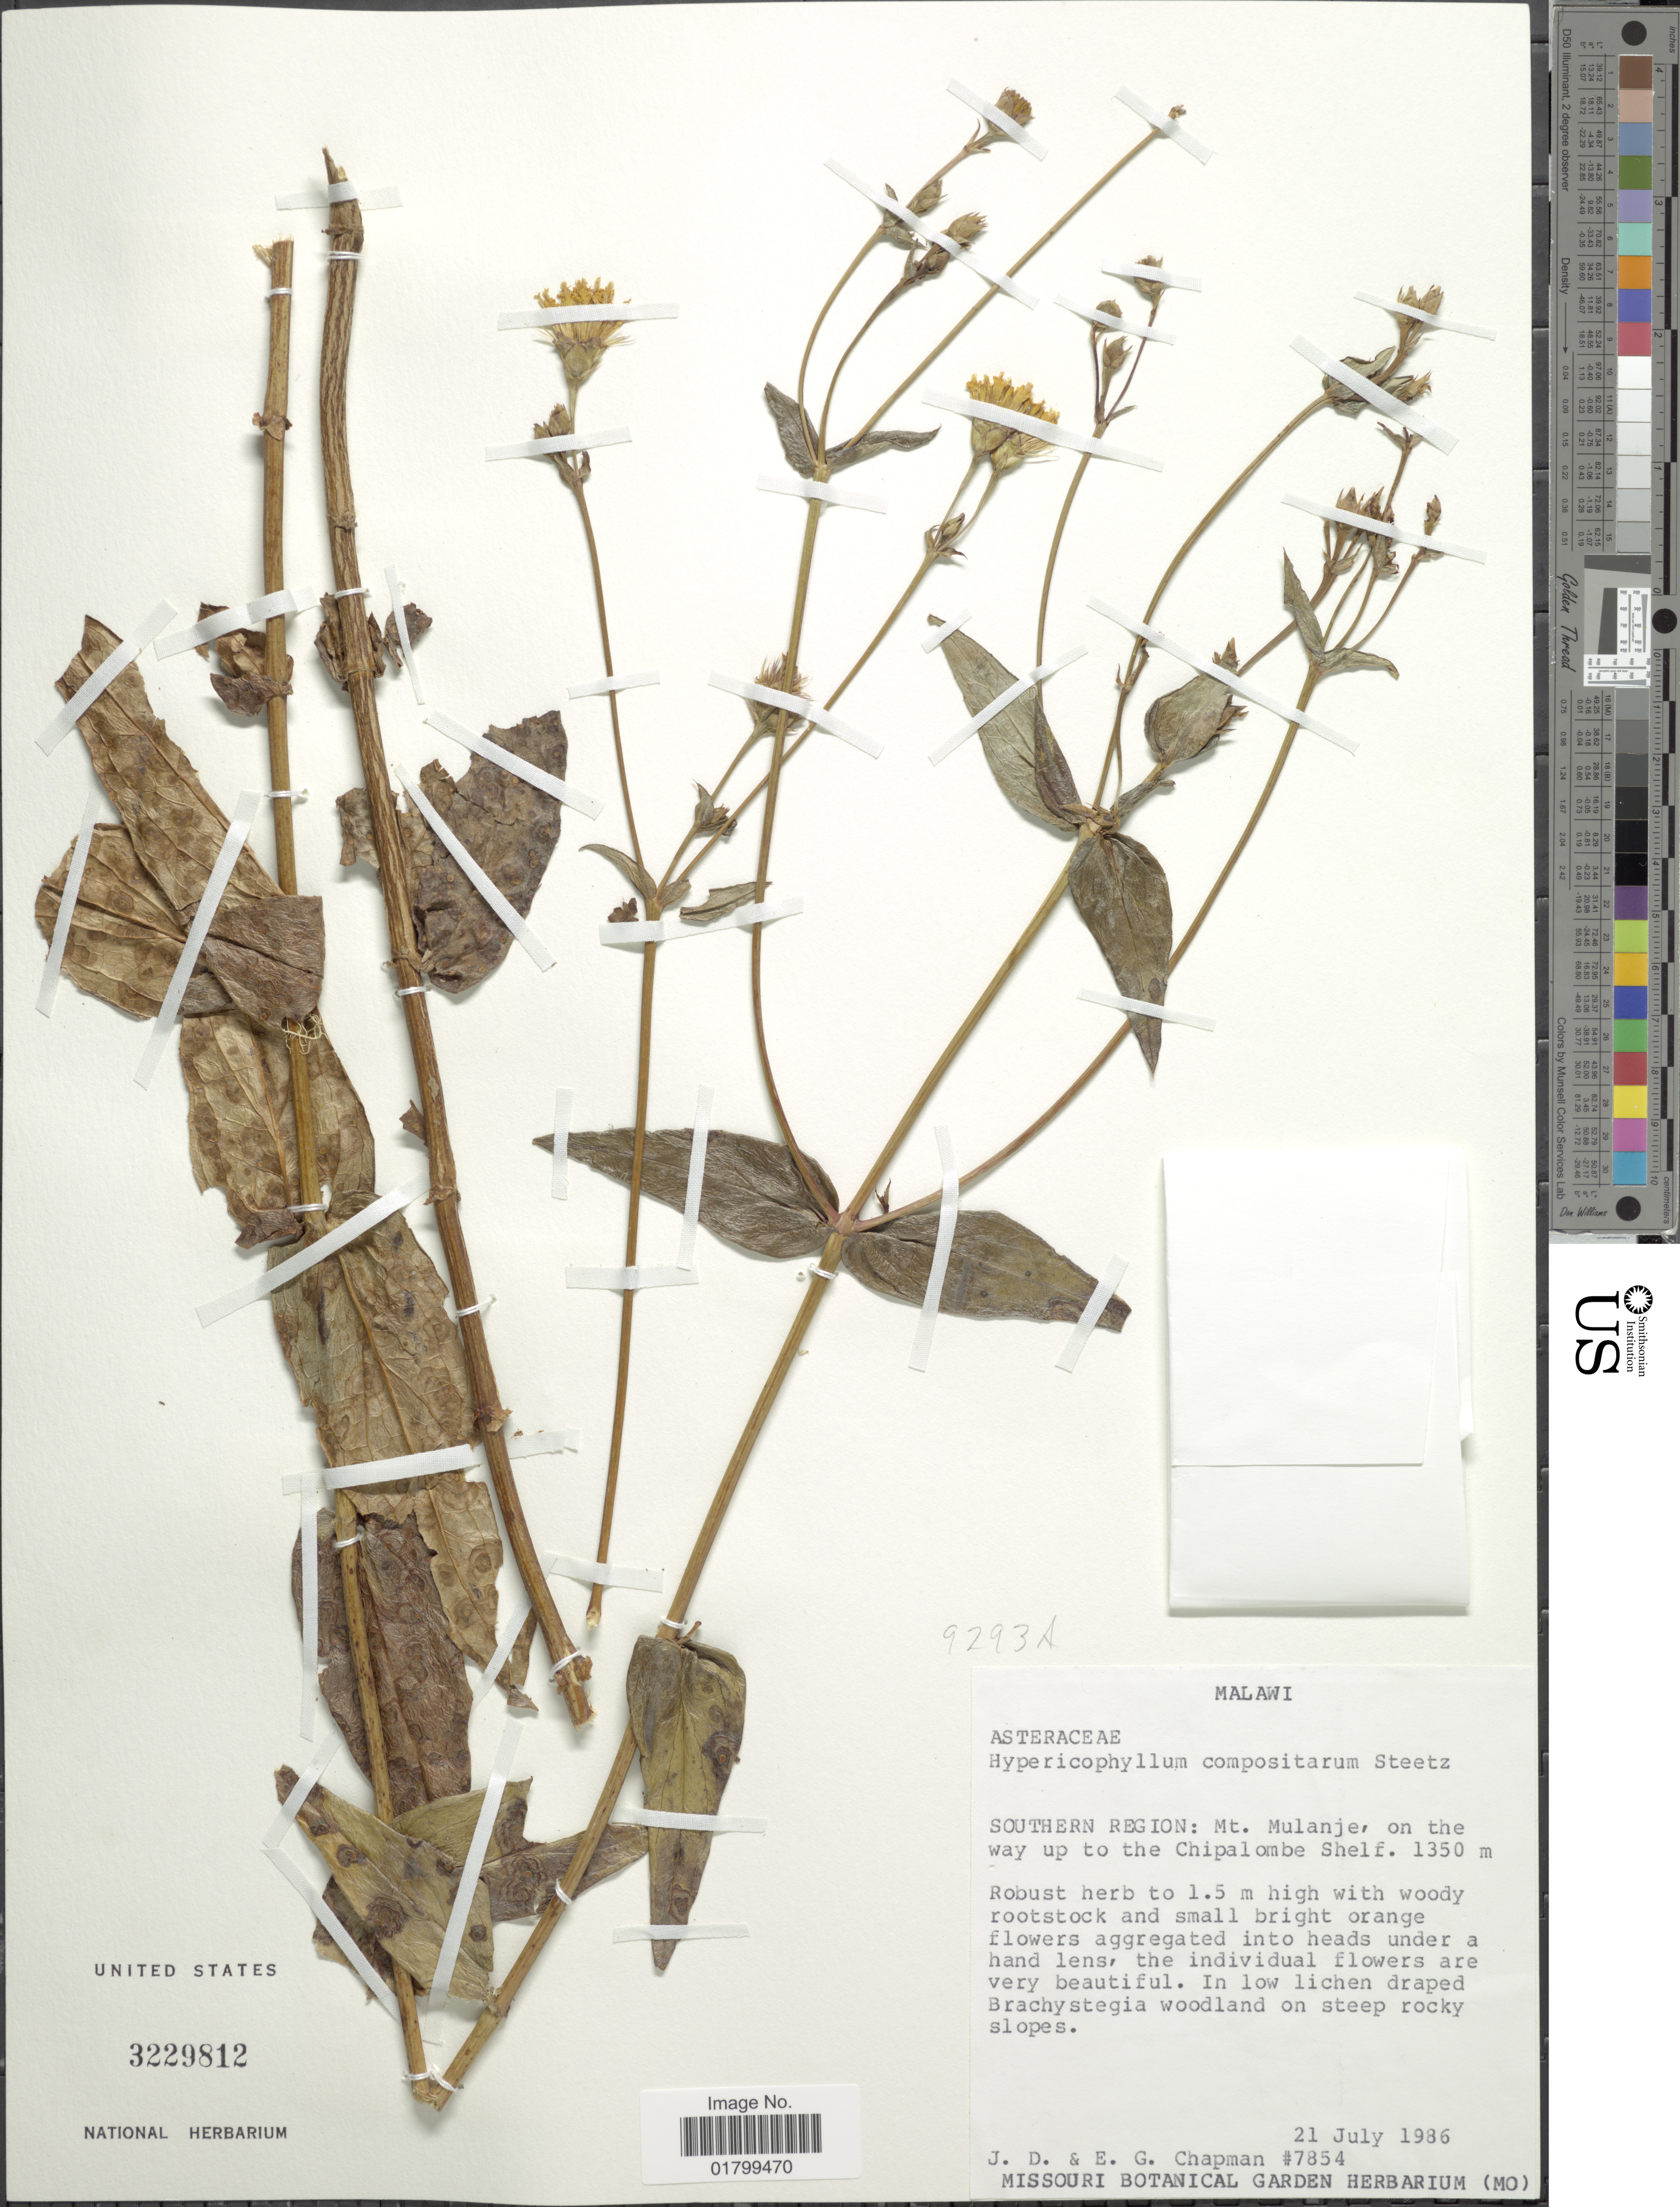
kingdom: Plantae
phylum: Tracheophyta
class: Magnoliopsida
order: Asterales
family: Asteraceae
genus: Hypericophyllum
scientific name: Hypericophyllum compositarum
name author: Steetz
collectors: J. D. Chapman & E. G. Chapman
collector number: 7854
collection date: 1986-07-21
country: Malawi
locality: Malawi, Southern Region: Mt. Mulanje, on the way up to the Chipalombe Shelf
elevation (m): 1350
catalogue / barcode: US 3229812